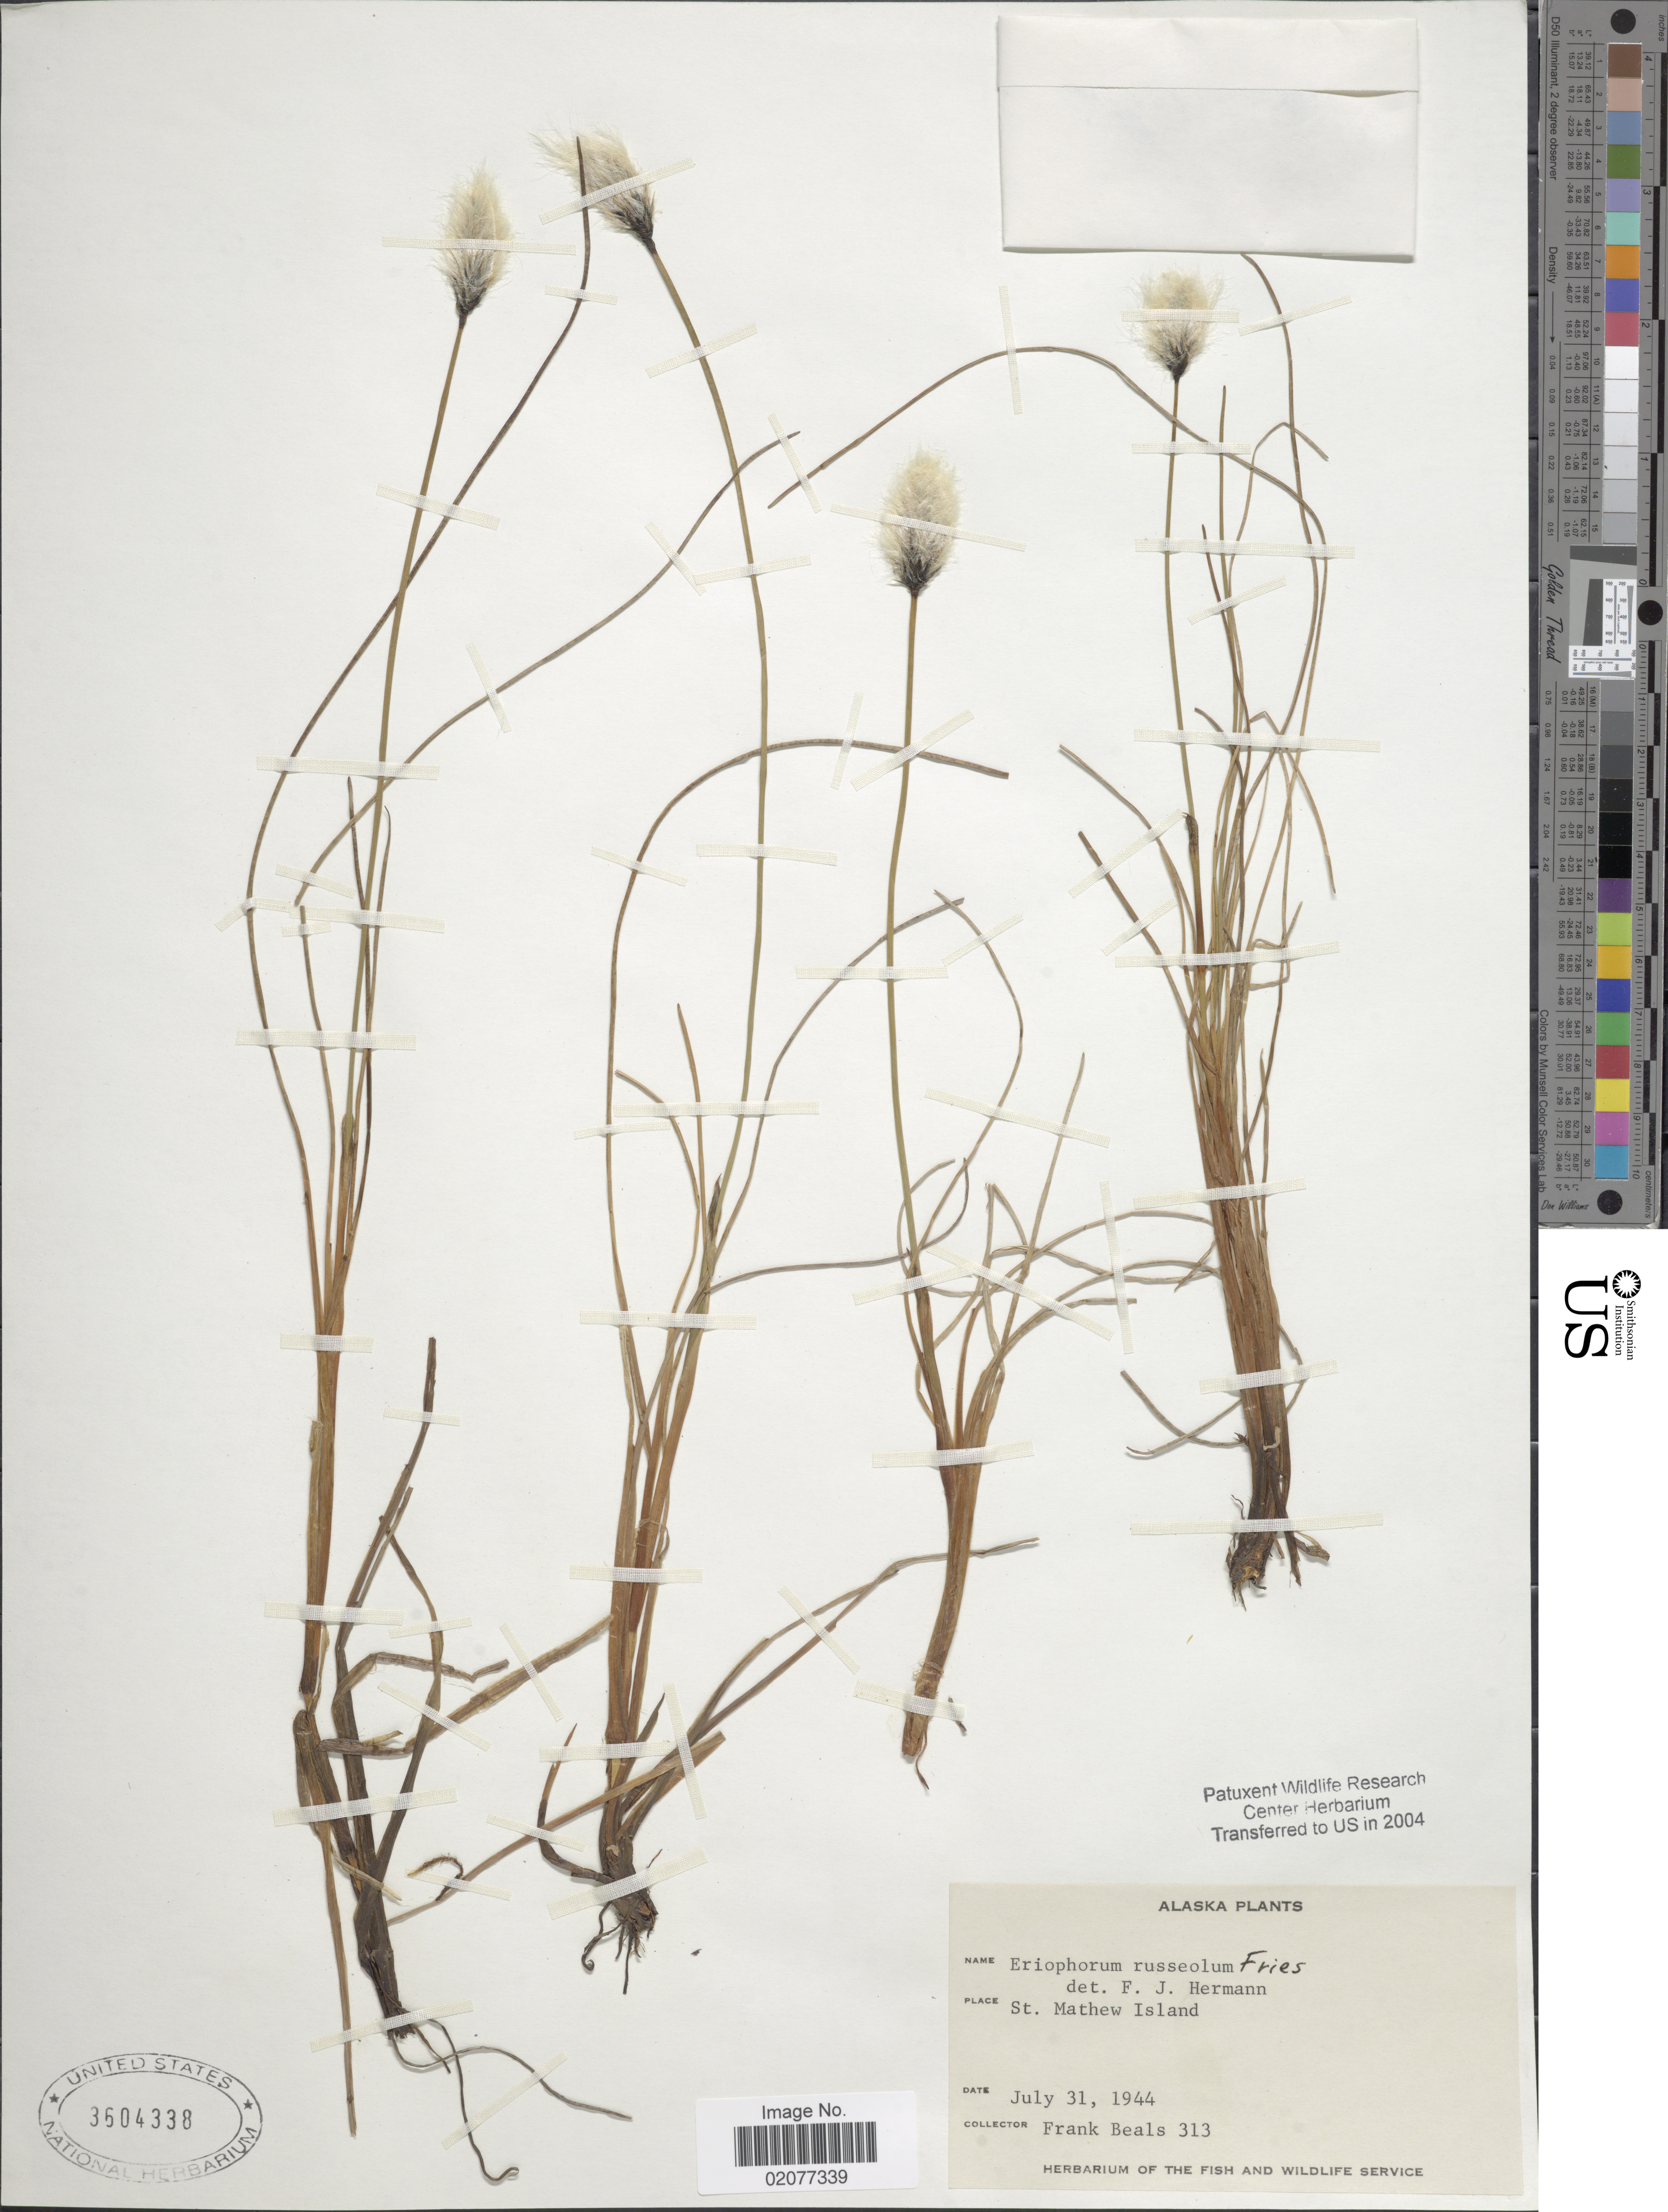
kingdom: Plantae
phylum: Tracheophyta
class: Liliopsida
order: Poales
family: Cyperaceae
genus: Eriophorum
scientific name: Eriophorum chamissonis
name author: C.A. Mey.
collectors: F. Beals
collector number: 313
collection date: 1944-07-31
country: United States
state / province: Alaska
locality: St.Mathew Island.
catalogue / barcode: US 3604338